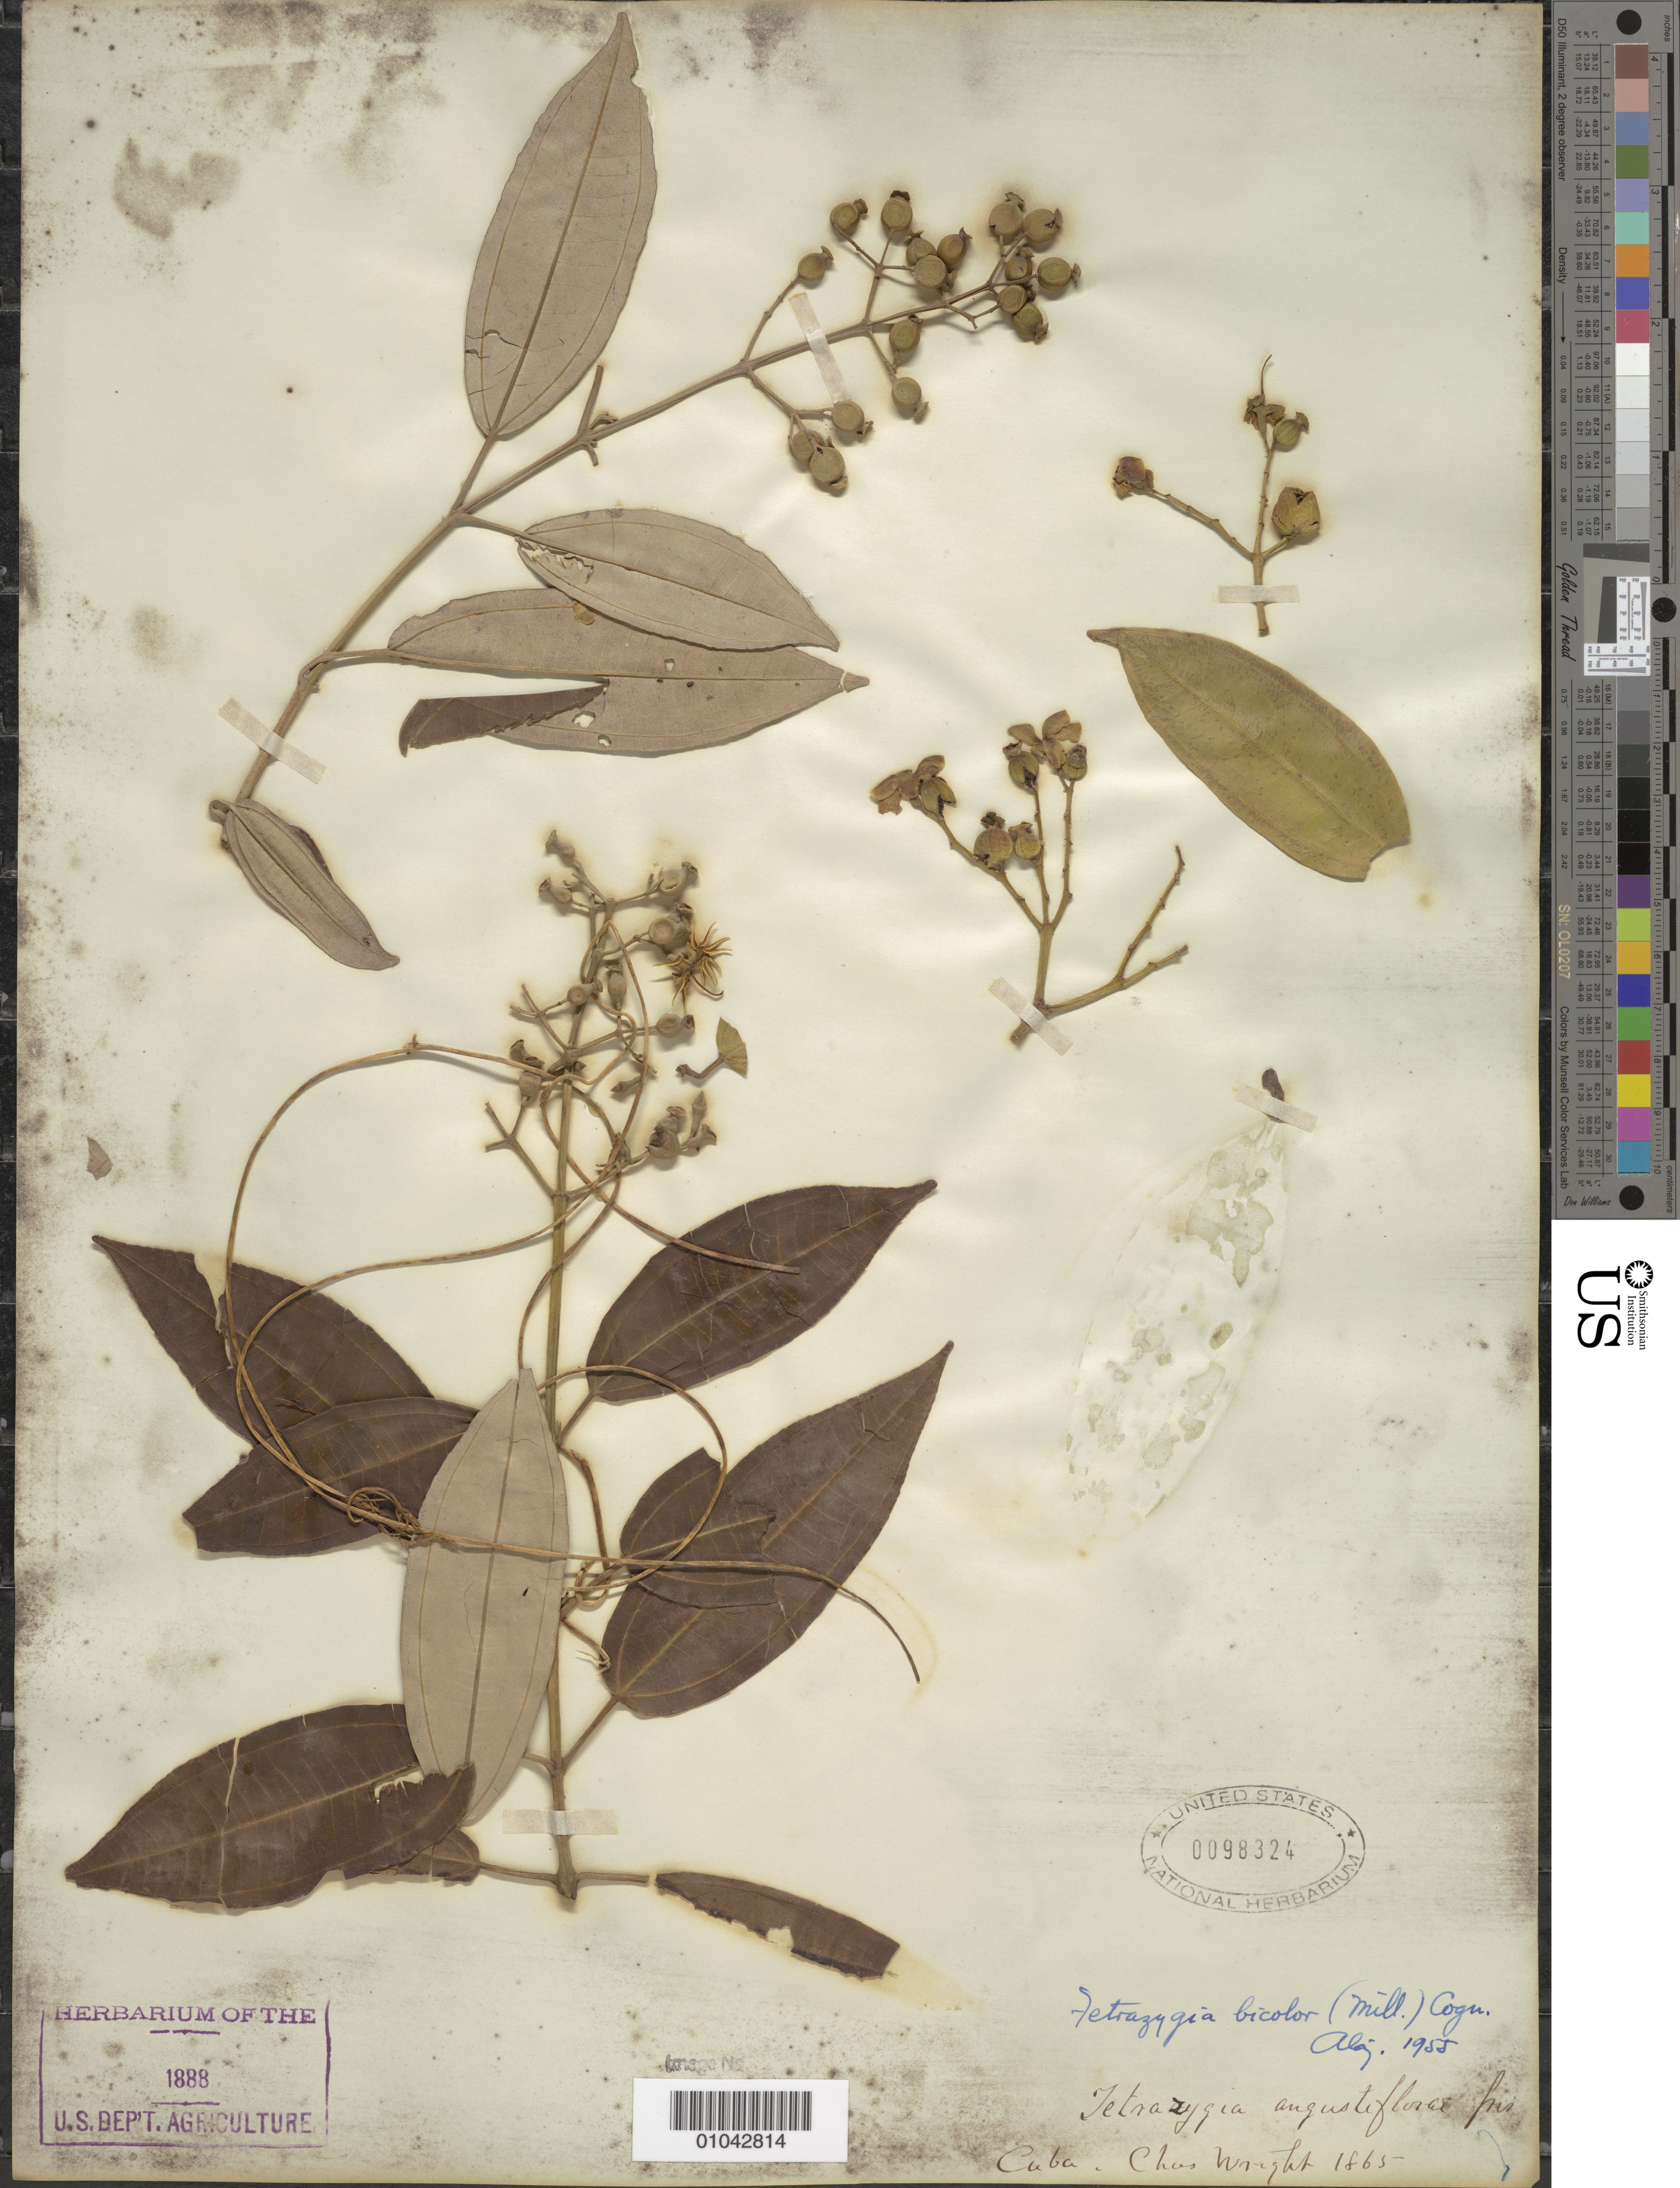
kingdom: Plantae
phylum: Tracheophyta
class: Magnoliopsida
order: Myrtales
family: Melastomataceae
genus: Tetrazygia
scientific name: Tetrazygia bicolor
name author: (Mill.) Cogn.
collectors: C. Wright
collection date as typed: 1865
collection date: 1865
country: Cuba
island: Cuba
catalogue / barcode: US 98324